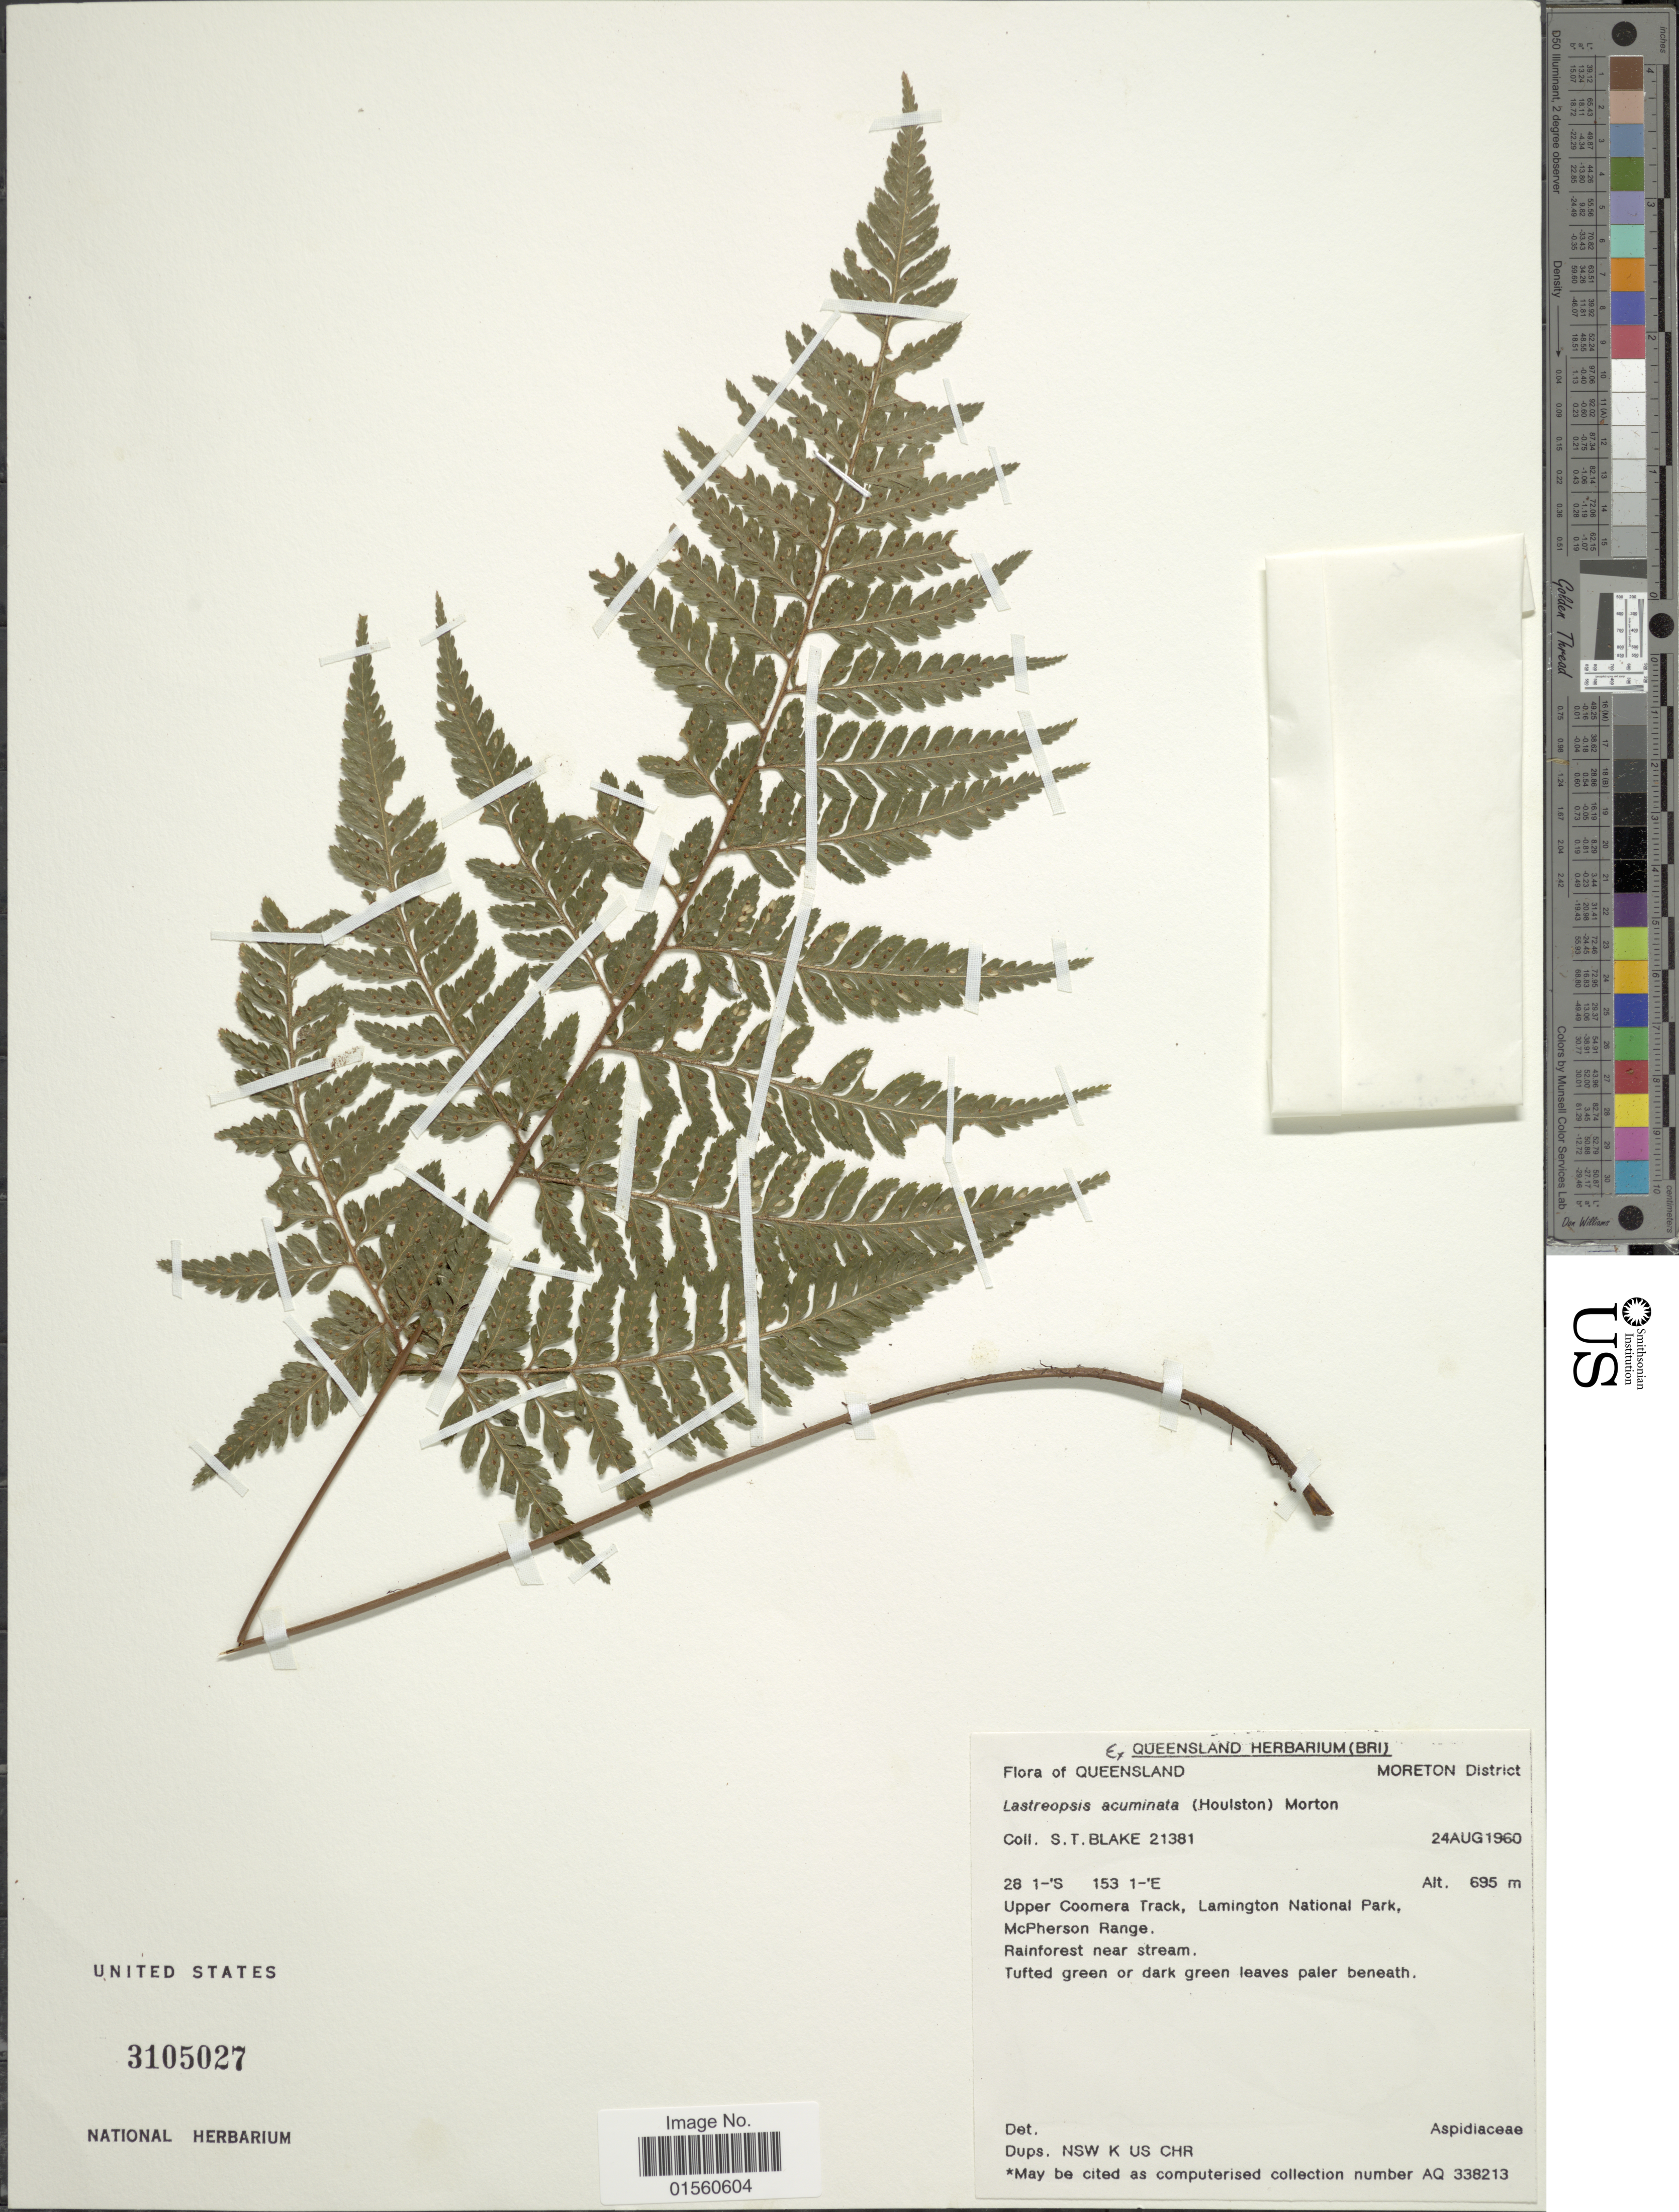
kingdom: Plantae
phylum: Tracheophyta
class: Polypodiopsida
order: Polypodiales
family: Dryopteridaceae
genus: Parapolystichum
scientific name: Parapolystichum acuminatum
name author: (Houlston) Labiak et al.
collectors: S. T. Blake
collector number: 21381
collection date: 1960-08-24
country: Australia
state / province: Queensland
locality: Moreton District, upper Coomera Track, Lamington Ntional Park, McPherson Range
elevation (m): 695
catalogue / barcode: US 3105027